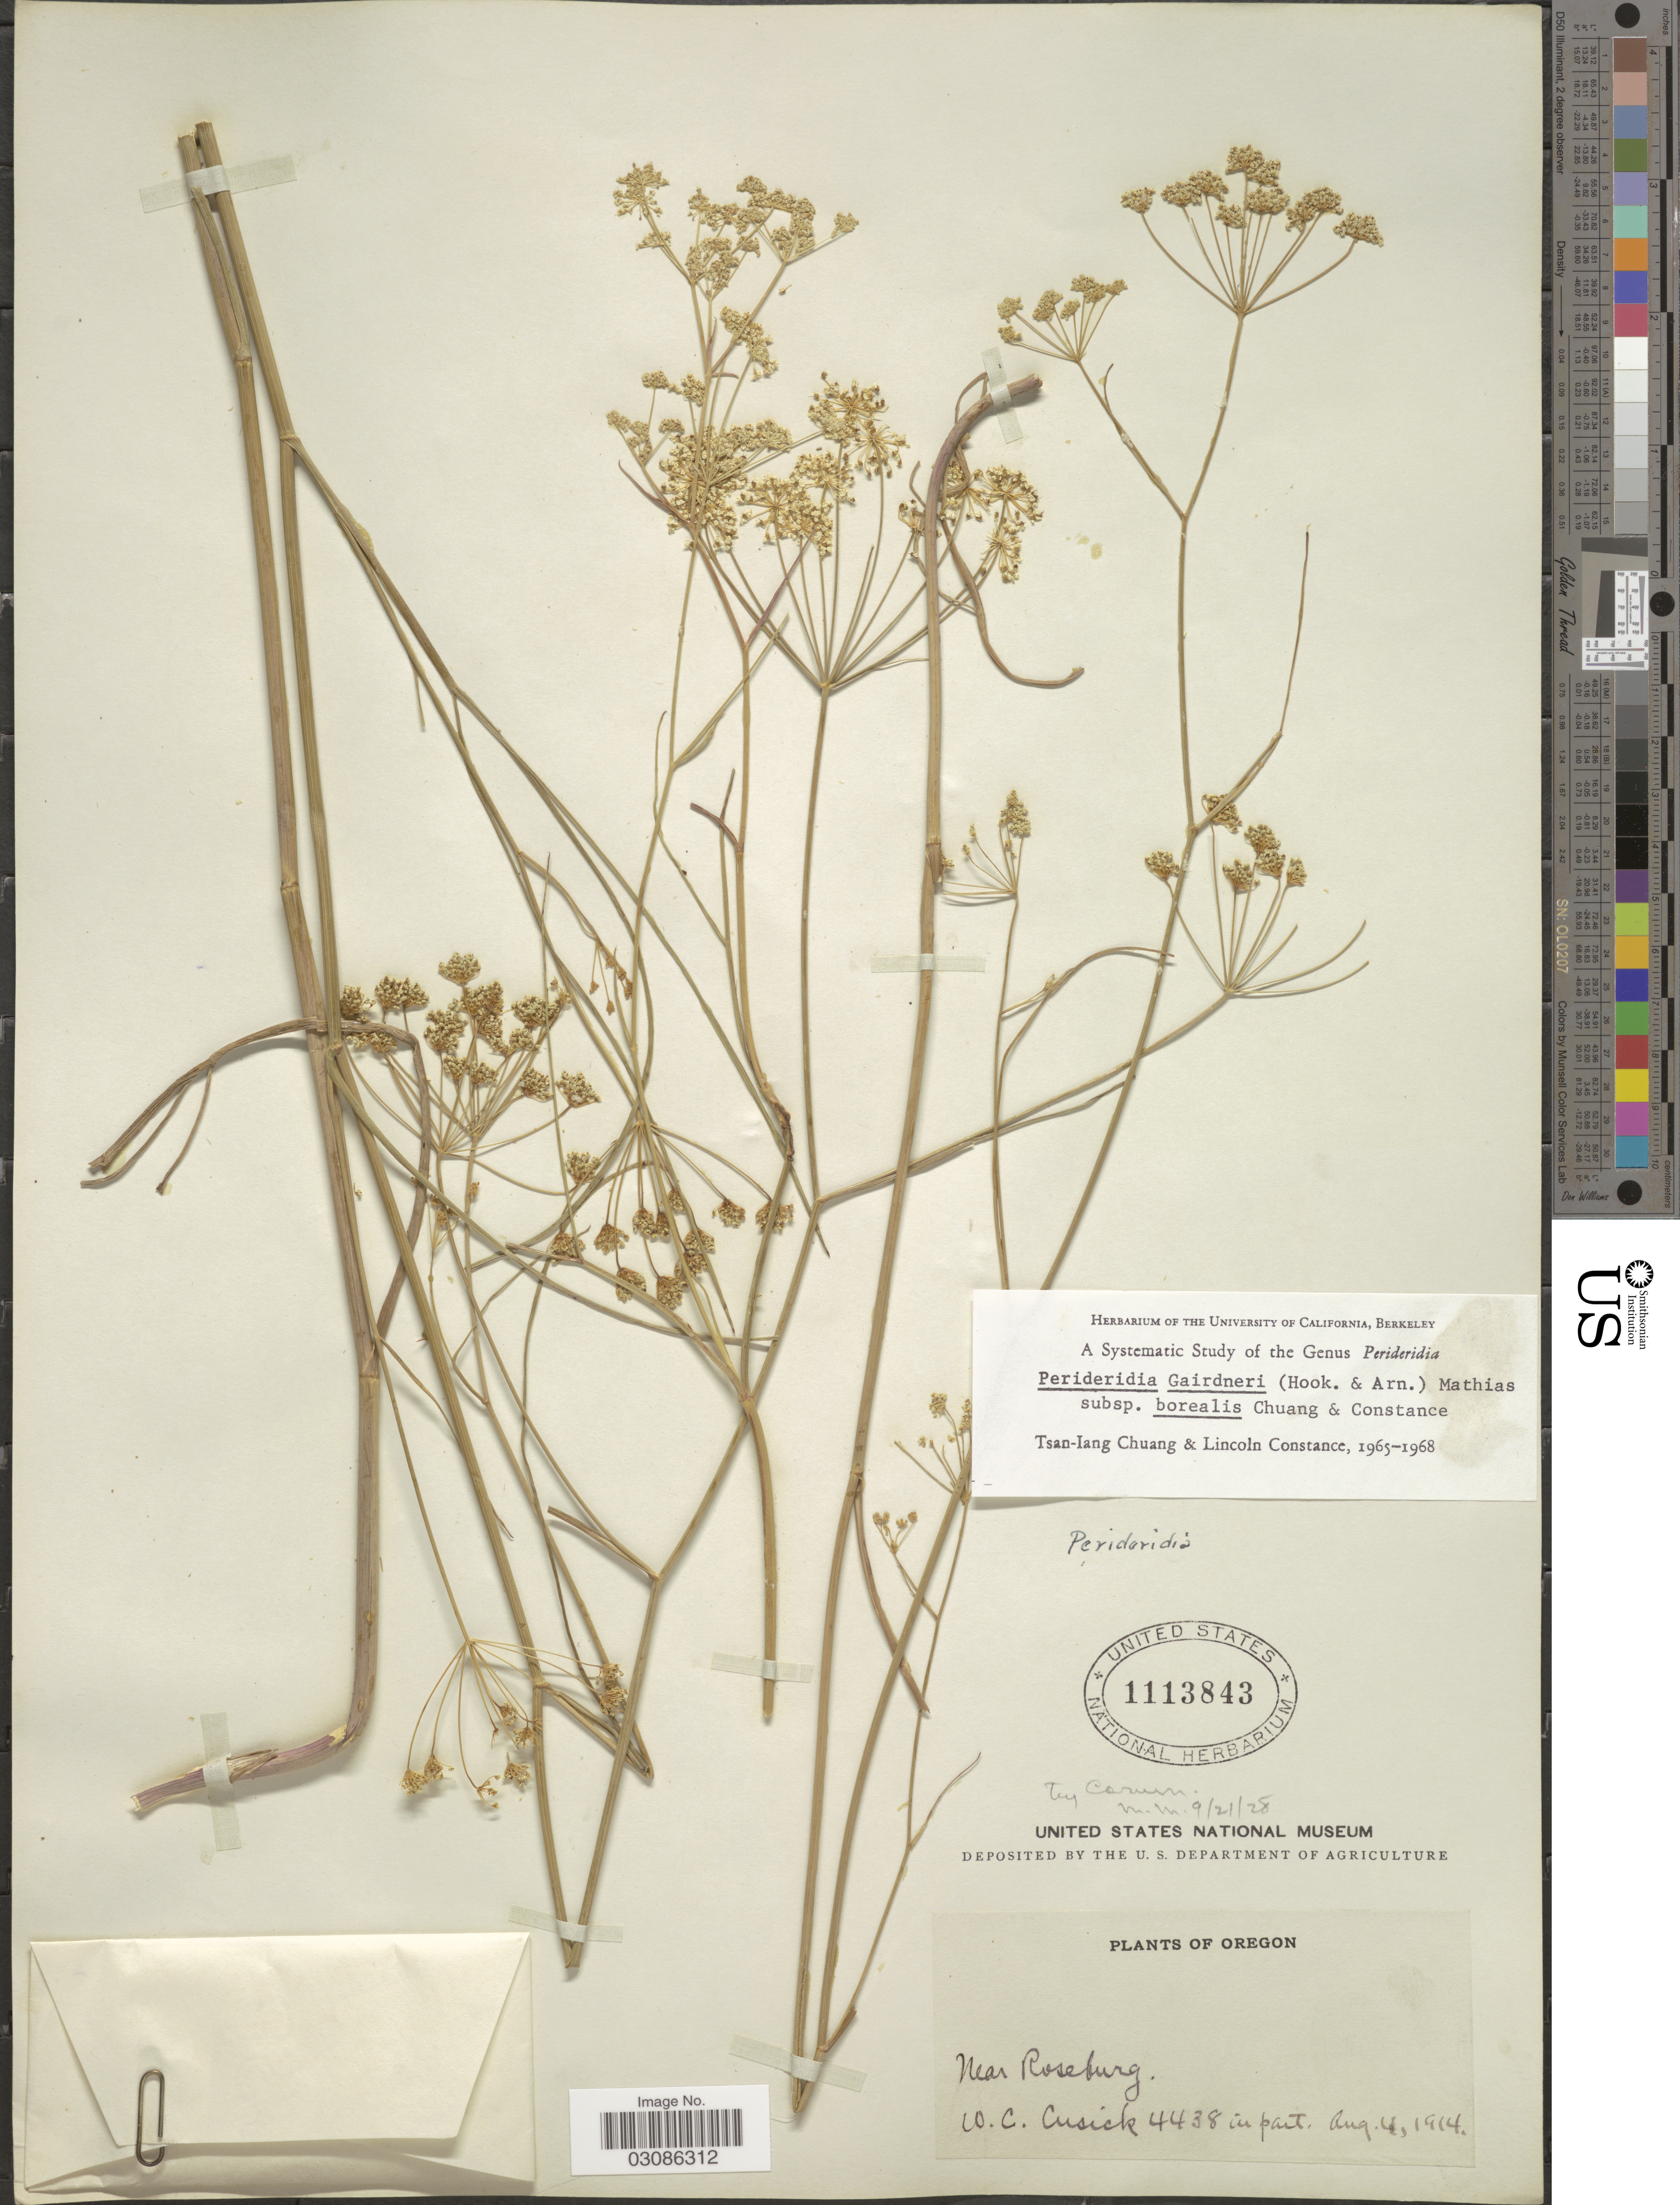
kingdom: Plantae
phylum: Tracheophyta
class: Magnoliopsida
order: Apiales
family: Apiaceae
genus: Perideridia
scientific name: Perideridia gairdneri subsp. borealis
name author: T.I. Chuang & Constance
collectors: W. C. Cusick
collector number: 4438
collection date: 1914-08-04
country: United States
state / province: Oregon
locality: Near Roseburg.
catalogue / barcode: US 1113843